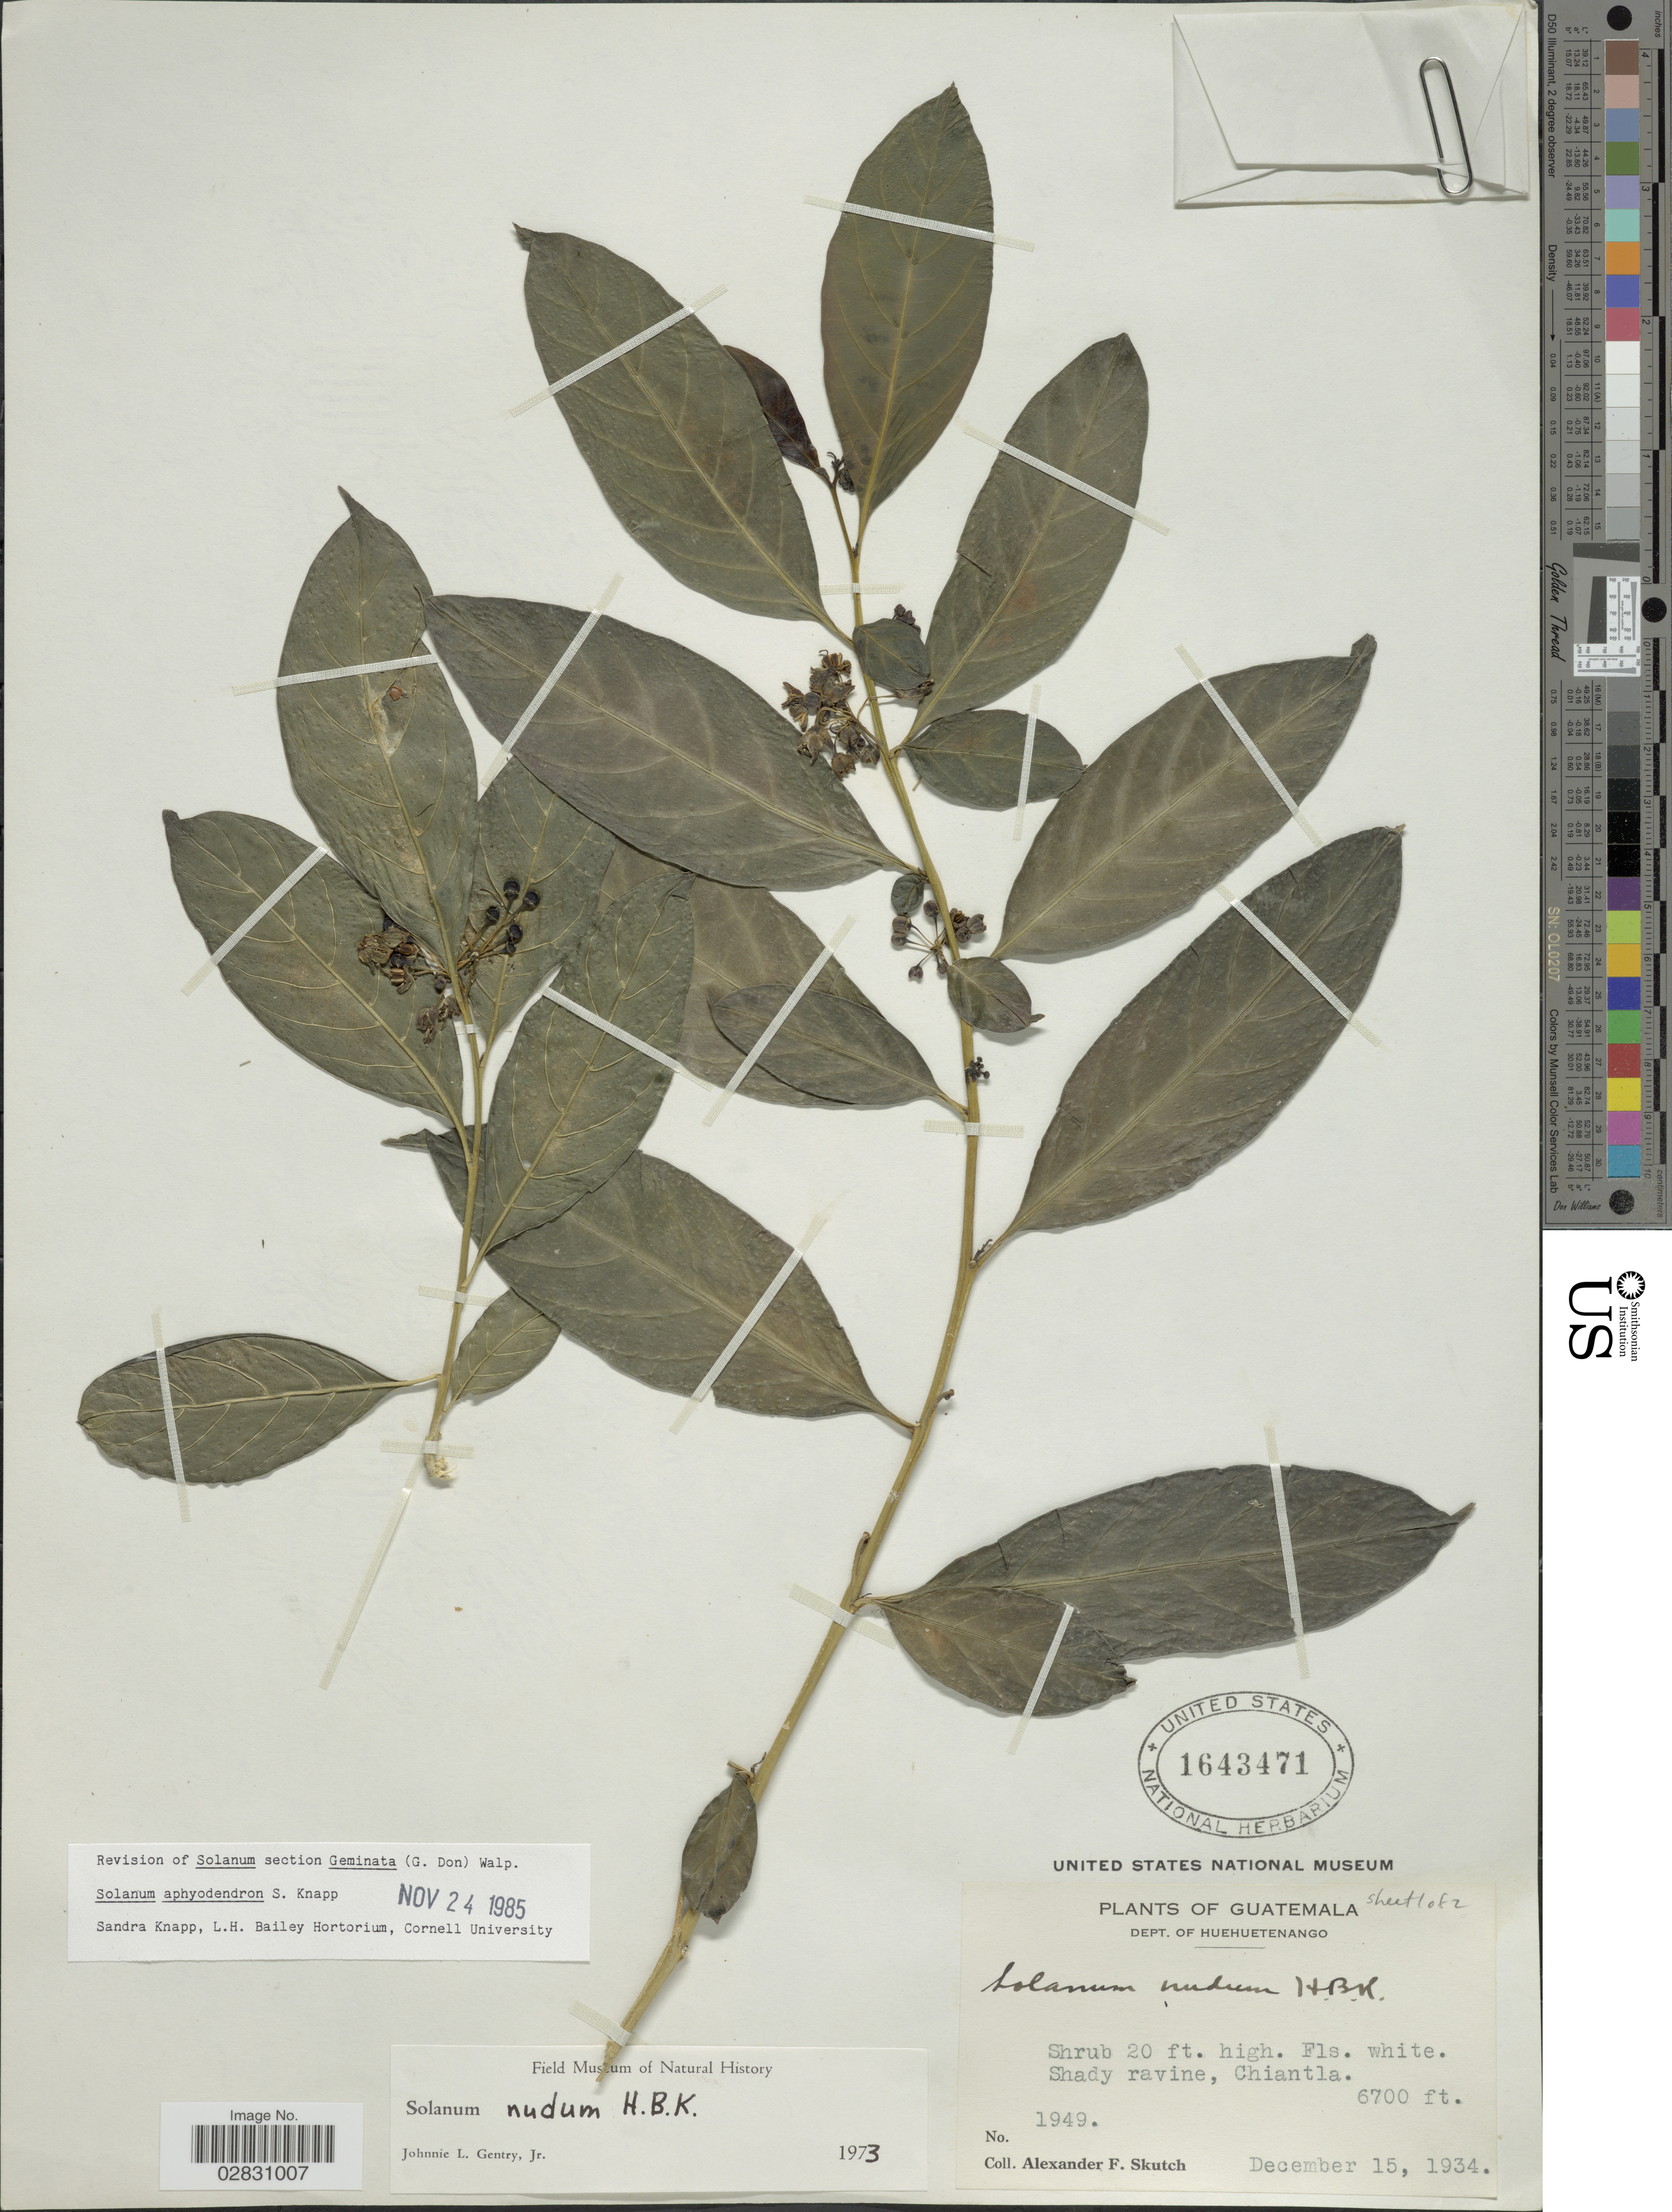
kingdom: Plantae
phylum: Tracheophyta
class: Magnoliopsida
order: Solanales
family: Solanaceae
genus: Solanum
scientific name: Solanum aphyodendron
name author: S. Knapp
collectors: A. F. Skutch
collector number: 1949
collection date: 1934-12-15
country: Guatemala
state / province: Huehuetenango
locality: Dept. of Huehuetenango. Shady ravine, Chiantla.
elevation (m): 2042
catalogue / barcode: US 1643471